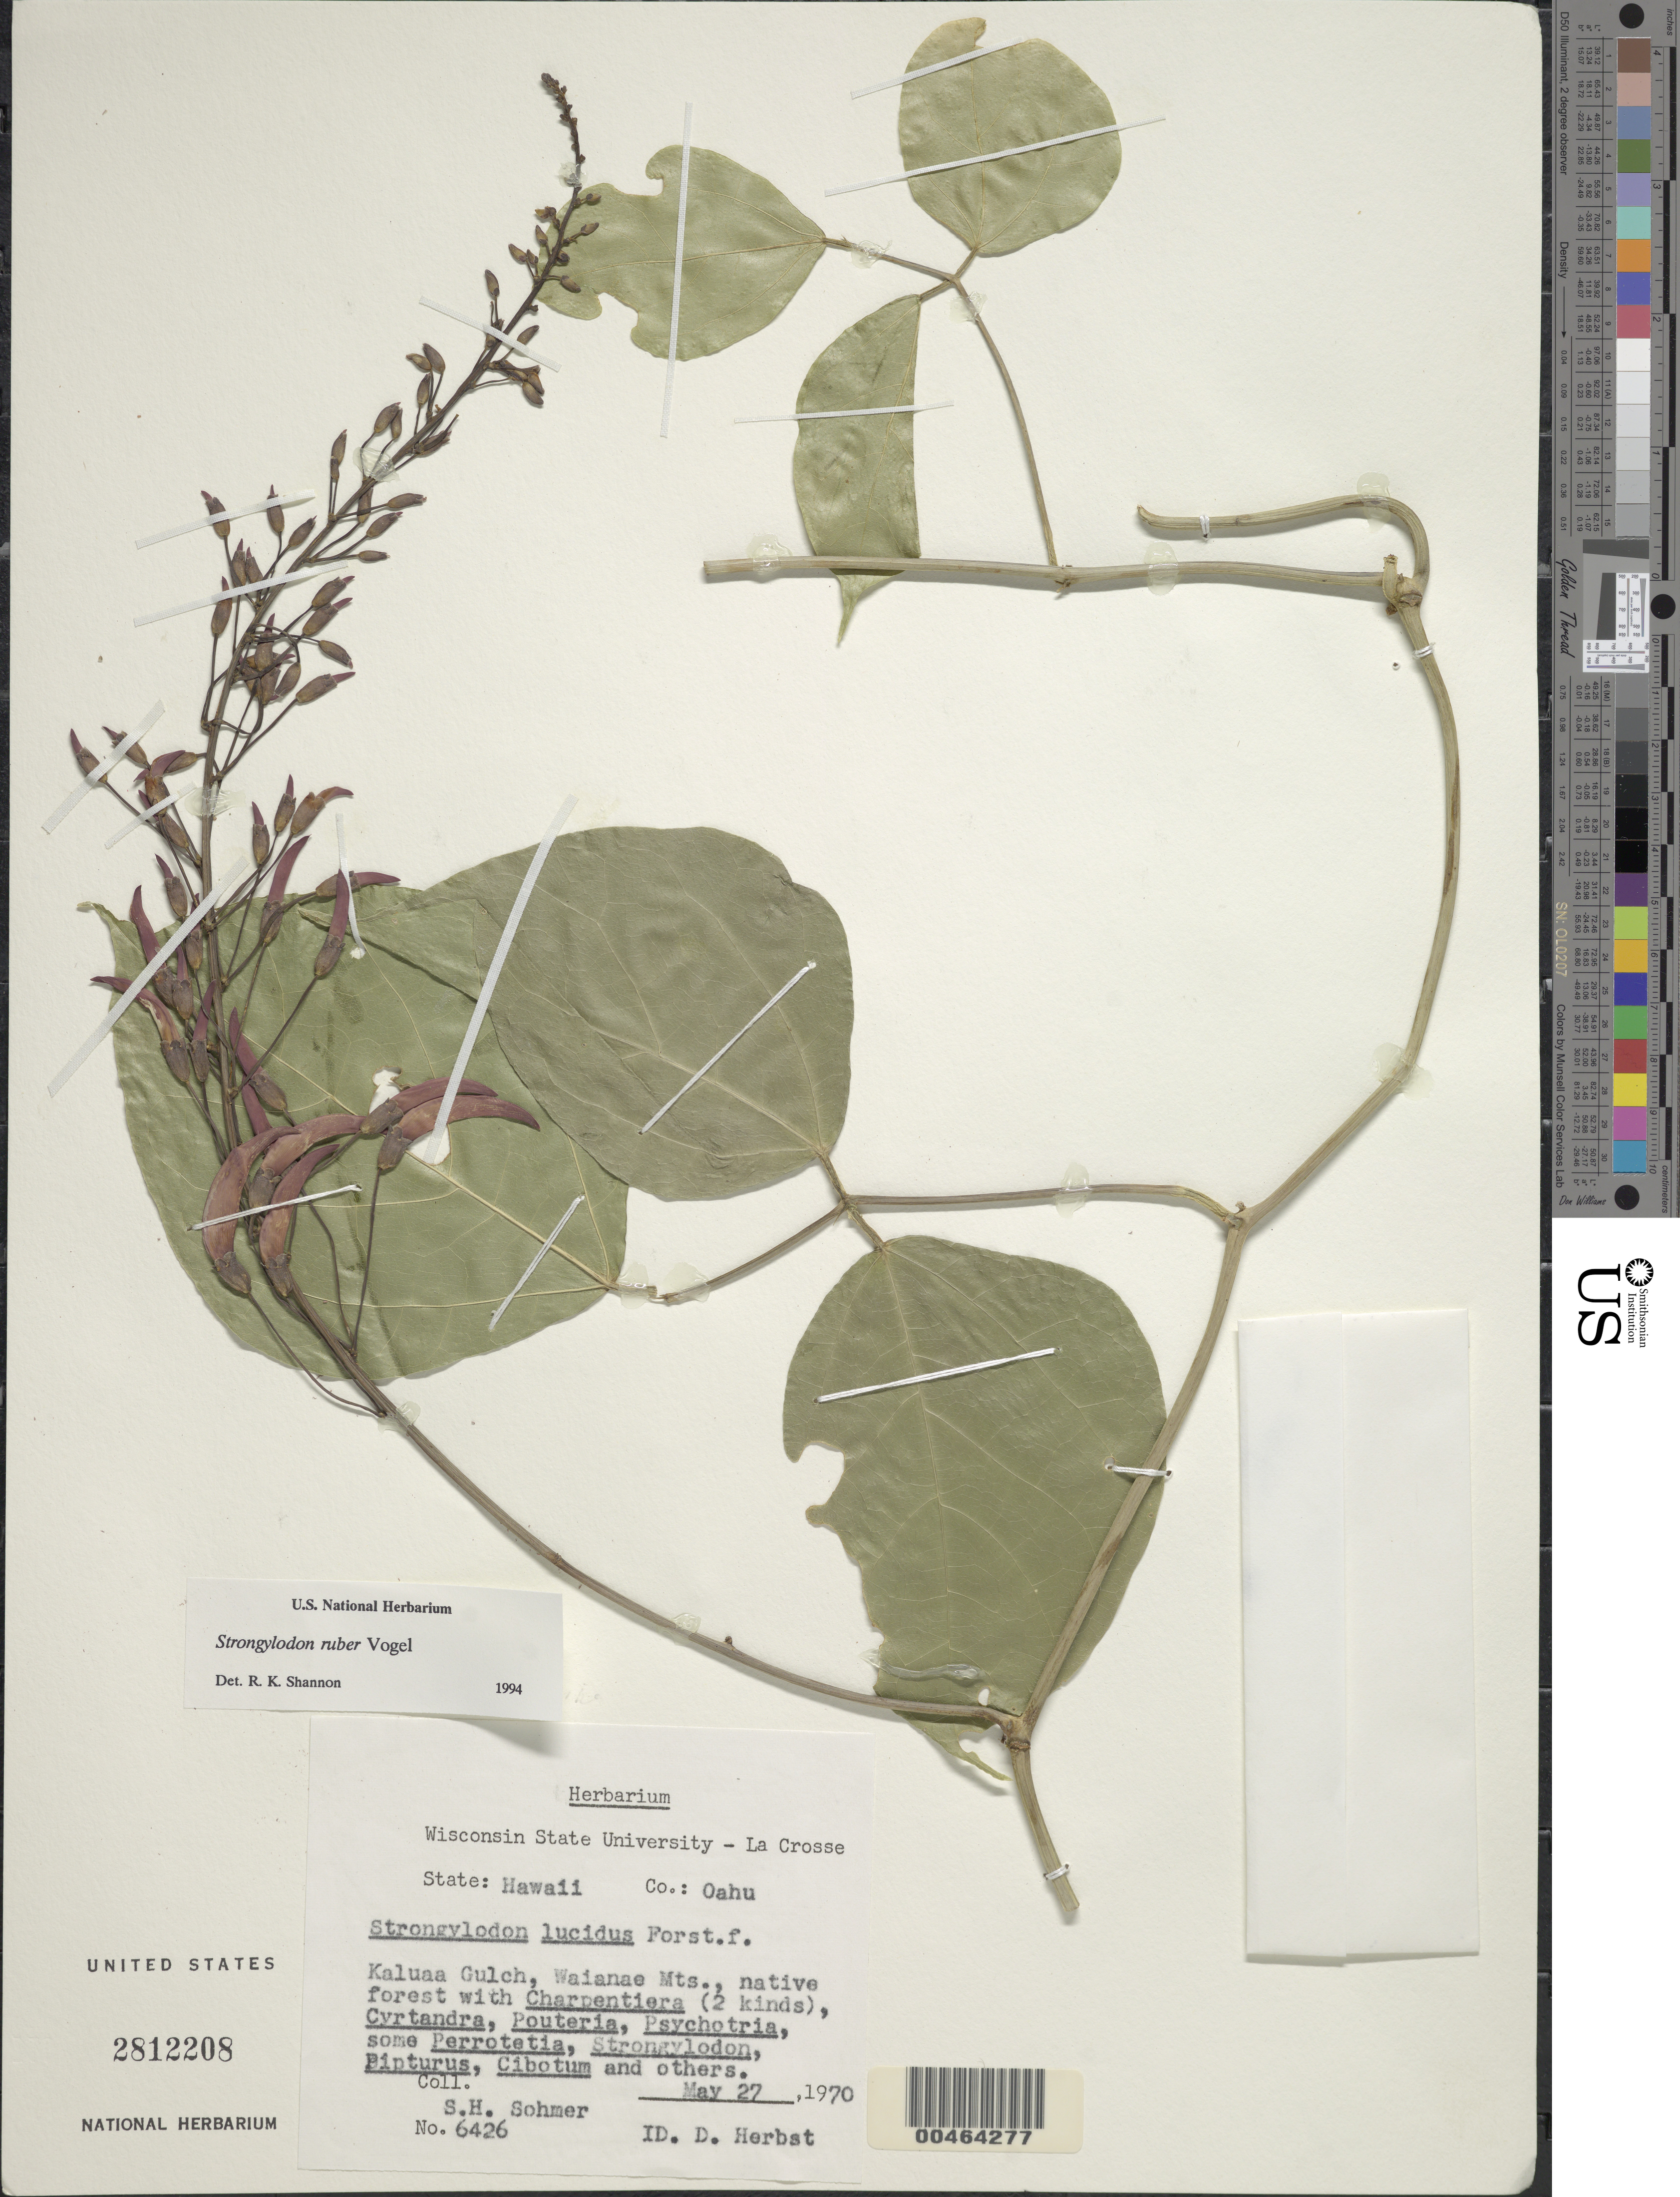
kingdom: Plantae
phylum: Tracheophyta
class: Magnoliopsida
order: Fabales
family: Fabaceae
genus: Strongylodon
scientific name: Strongylodon ruber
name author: Vogel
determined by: Shannon, R. K., (UNITED STATES)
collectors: S. H. Sohmer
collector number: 6426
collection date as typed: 27 May 1970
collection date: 1970-05-27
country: United States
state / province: Hawaii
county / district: Honolulu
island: Oahu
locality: Kaluaa Gulch, Waianae Mts.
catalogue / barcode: US 2812208